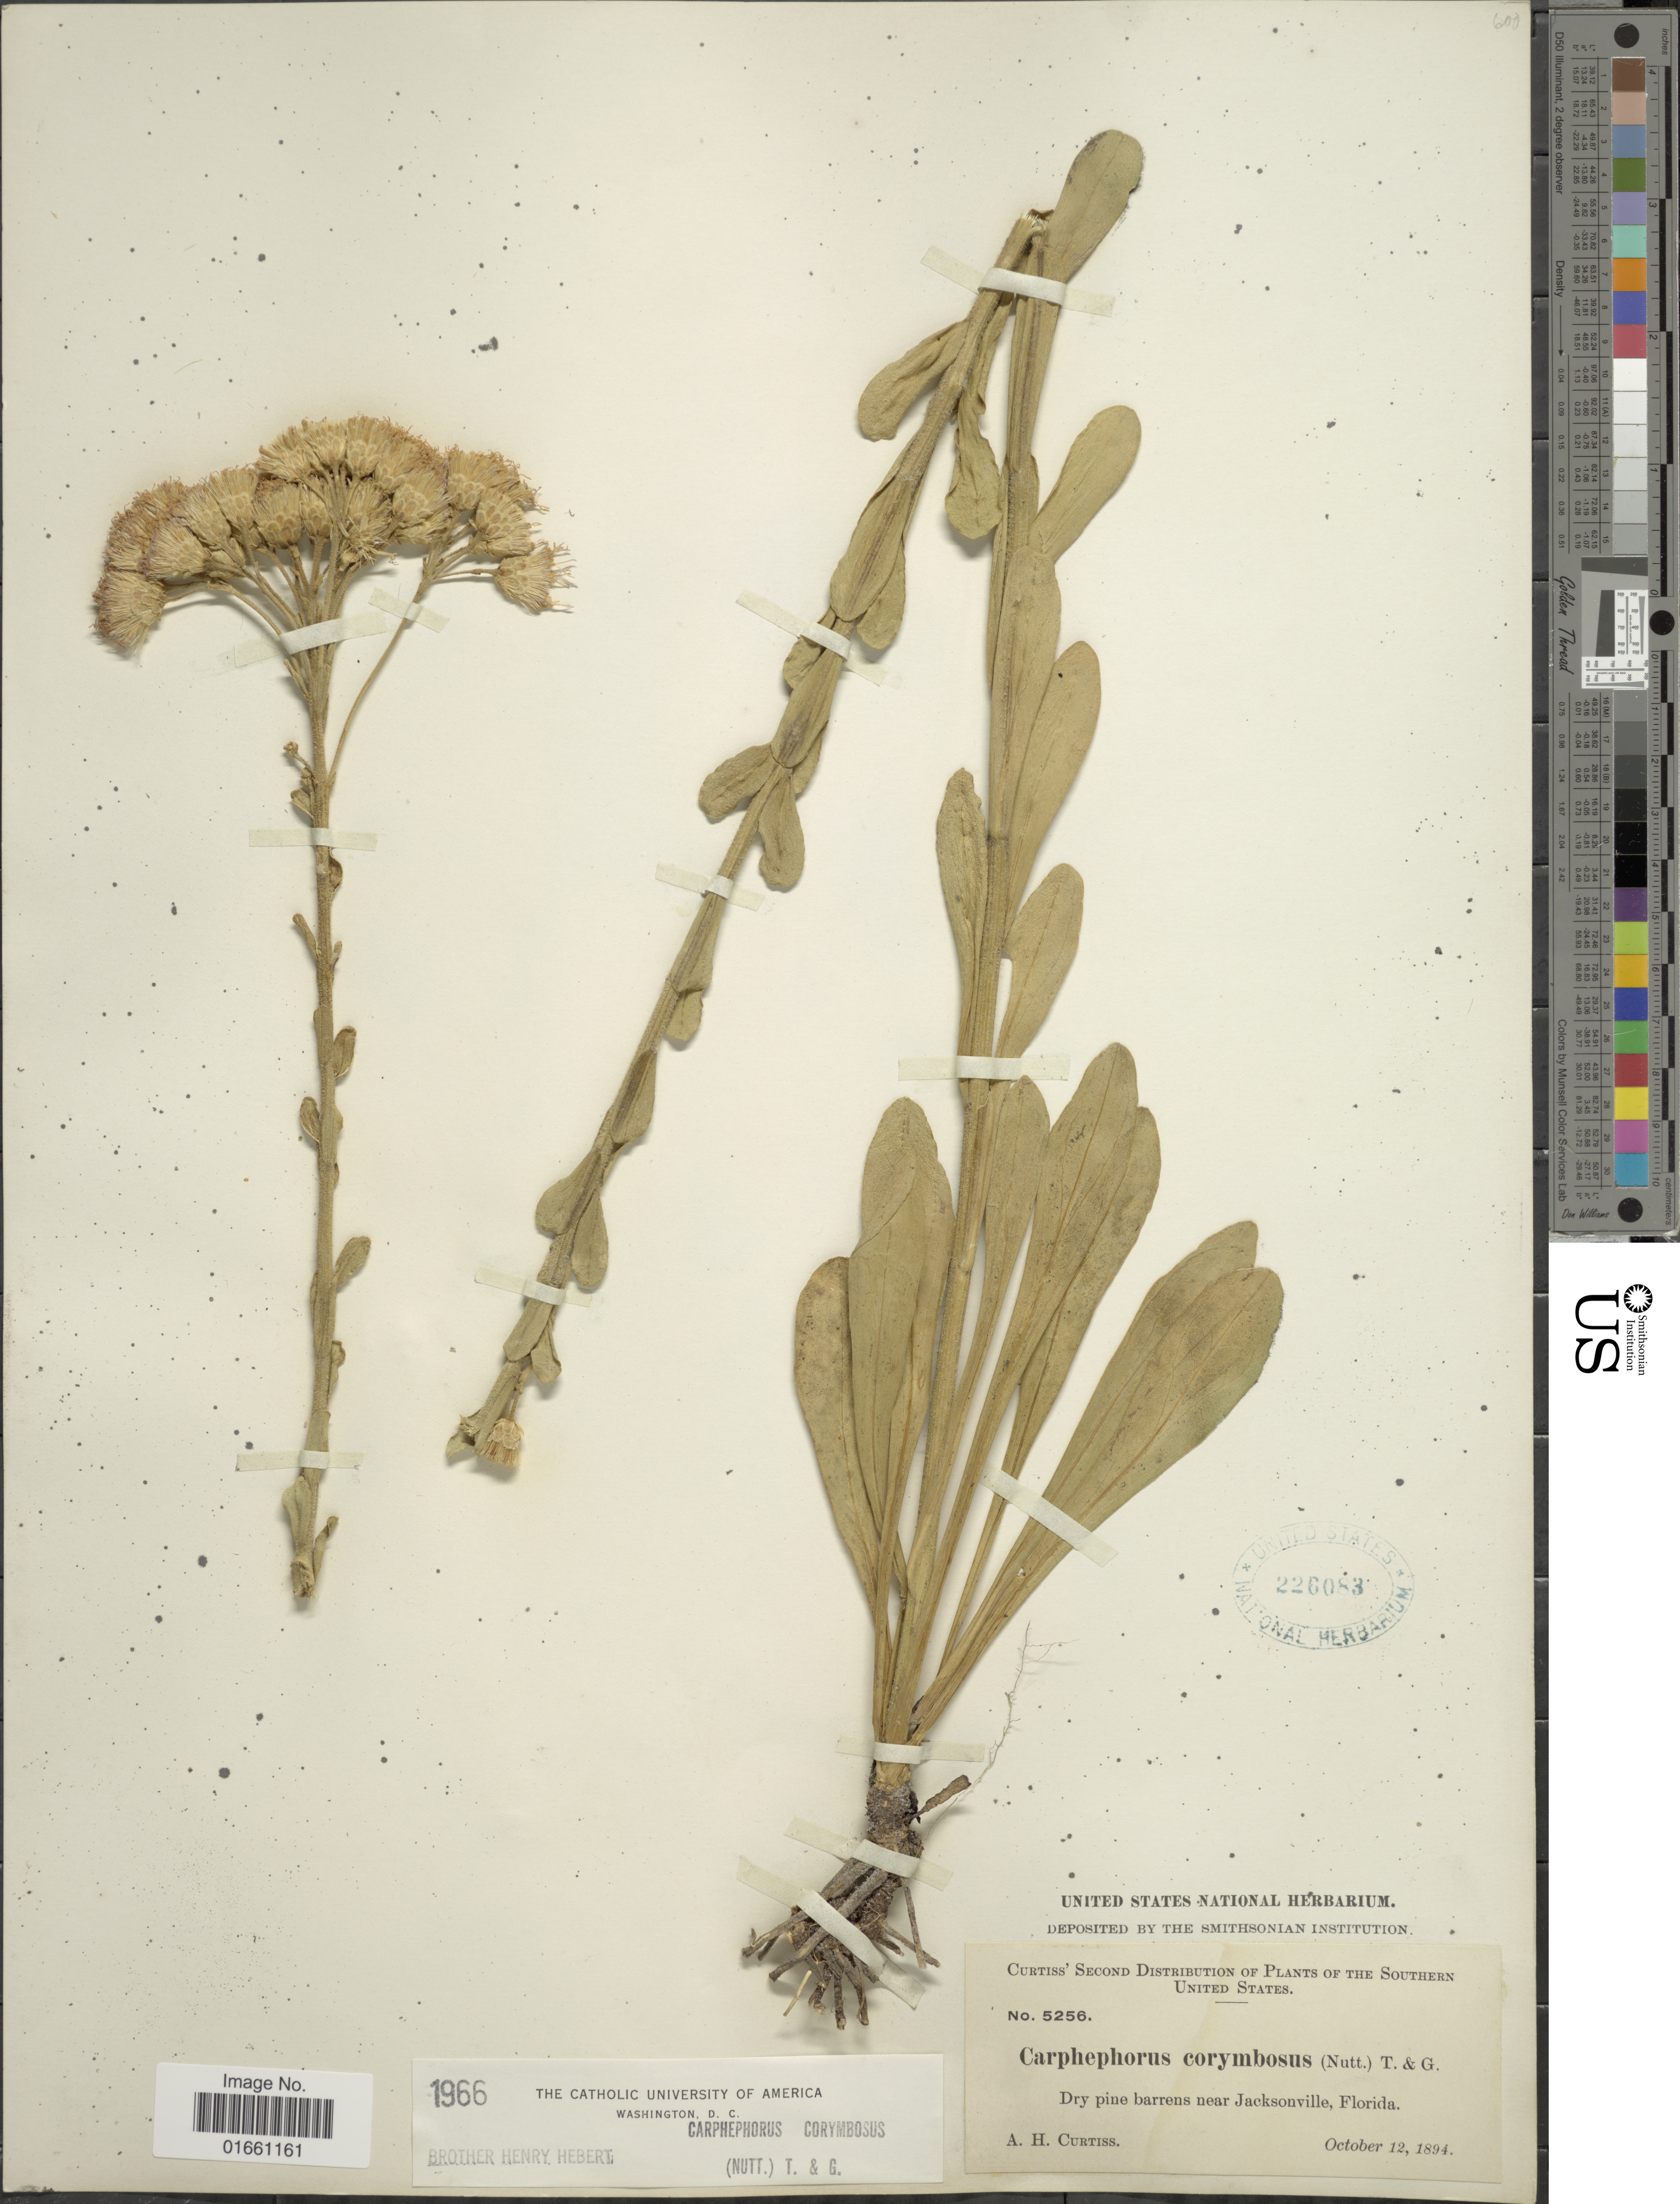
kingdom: Plantae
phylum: Tracheophyta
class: Magnoliopsida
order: Asterales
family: Asteraceae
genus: Carphephorus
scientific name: Carphephorus corymbosus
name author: (Nutt.) Torr. & A. Gray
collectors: A. H. Curtiss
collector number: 5256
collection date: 1894-10-12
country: United States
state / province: Florida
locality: The Southern United States, Dry pines barrens near Jacksonville, Florida.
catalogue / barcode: US 226083